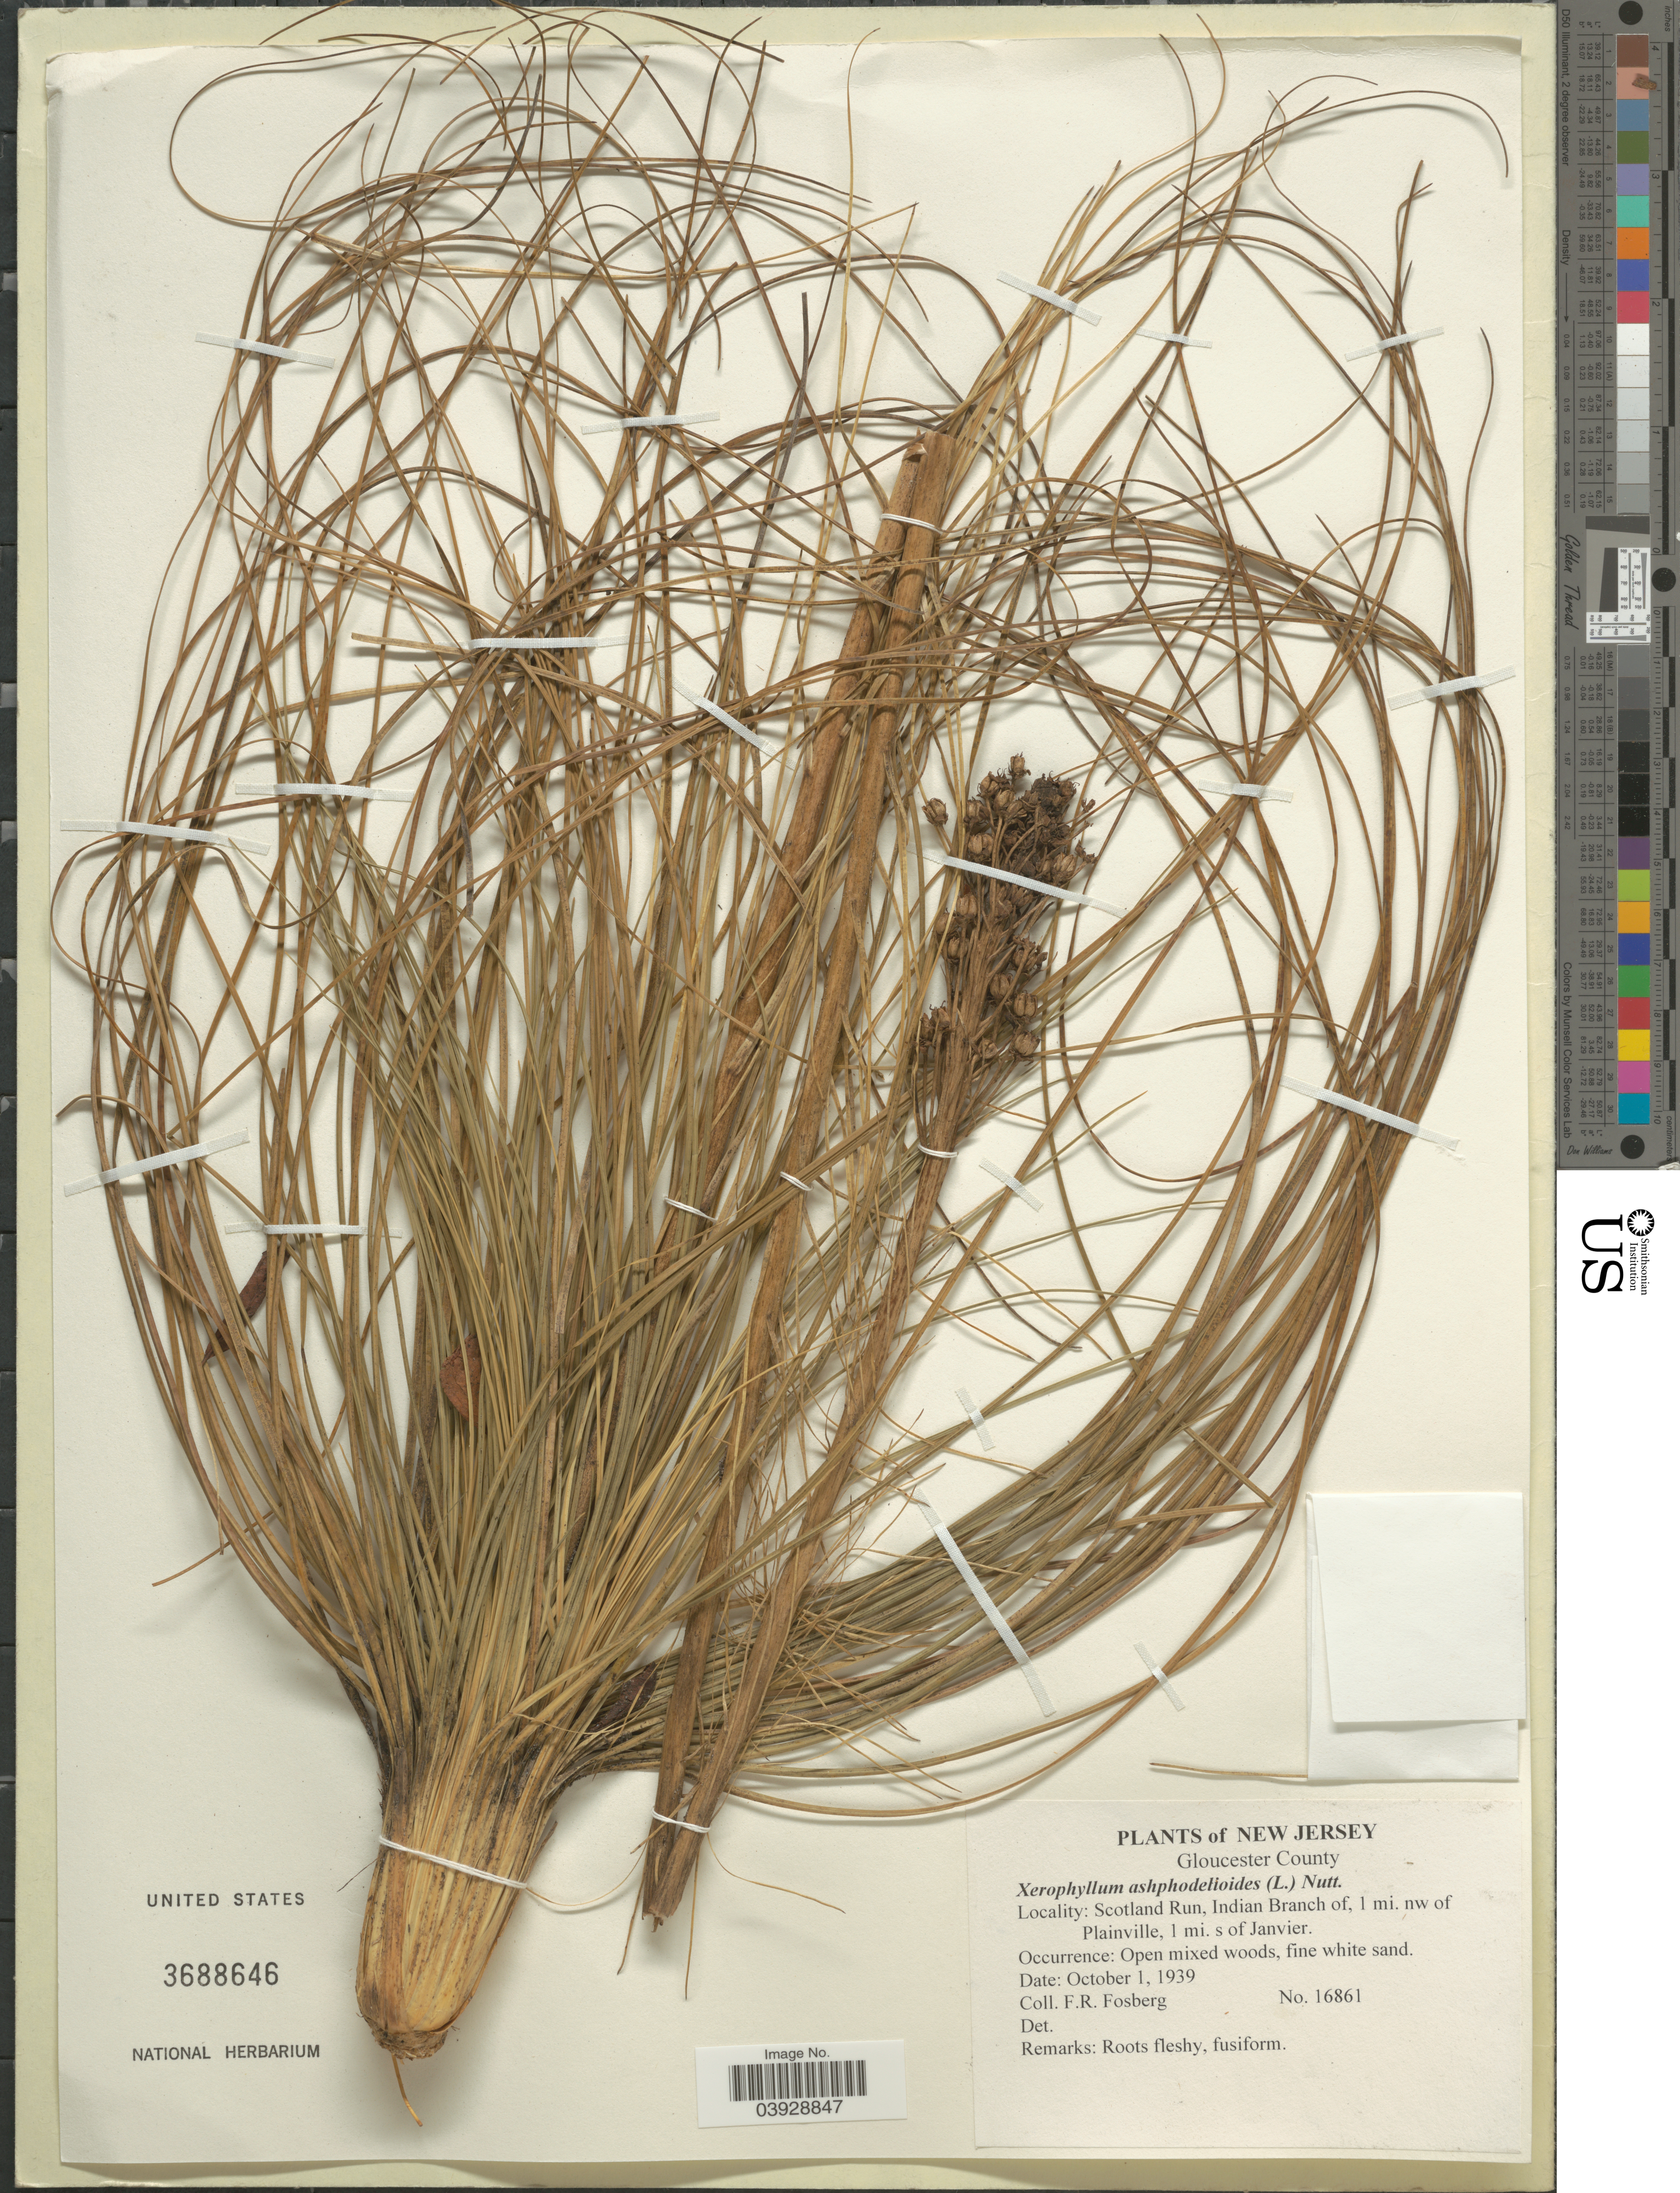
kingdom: Plantae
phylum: Tracheophyta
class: Liliopsida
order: Liliales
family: Melanthiaceae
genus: Xerophyllum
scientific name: Xerophyllum asphodeloides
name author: (L.) Nutt.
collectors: F. R. Fosberg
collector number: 16861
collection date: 1939-10-01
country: United States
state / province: New Jersey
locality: Gloucester County. Scotland Run, Indian Branch of, 1 mi. nw of Plainville, 1 mi. s of Janvier.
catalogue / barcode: US 3688646